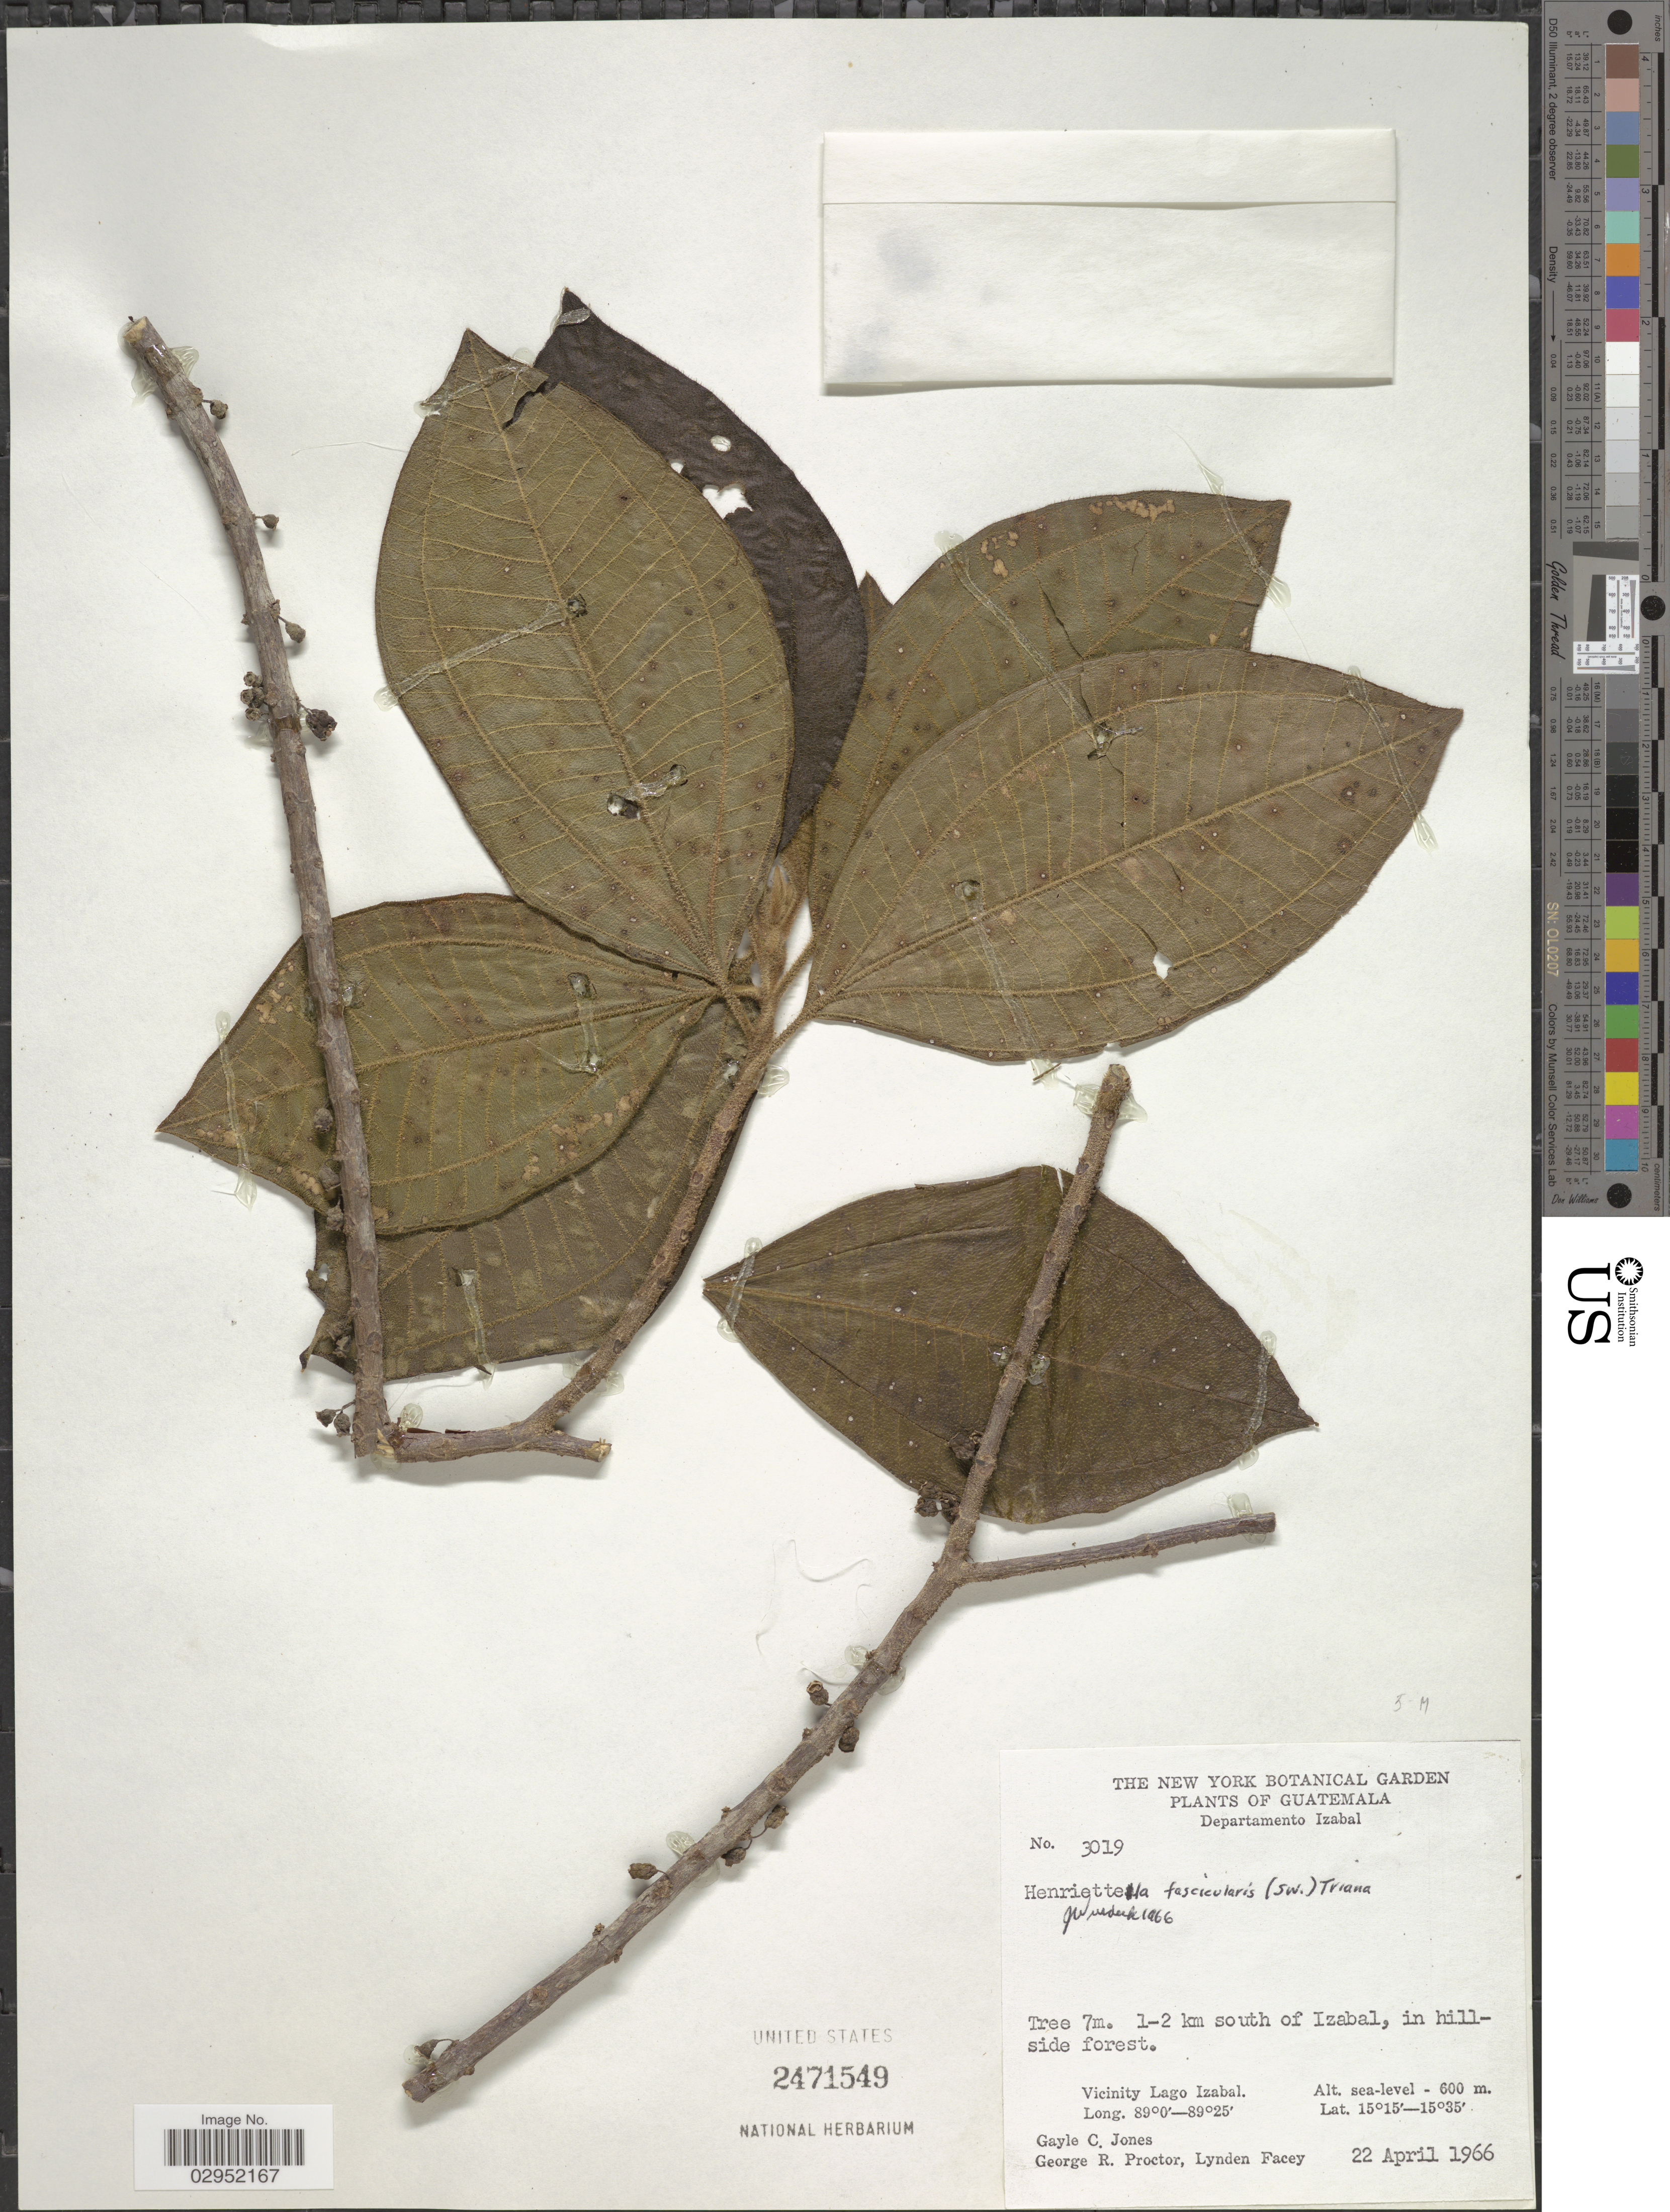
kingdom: Plantae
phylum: Tracheophyta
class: Magnoliopsida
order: Myrtales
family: Melastomataceae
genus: Henriettea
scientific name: Henriettea fascicularis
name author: (Sw.) M. Gómez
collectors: G. C. Jones, G. Proctor & L. Facey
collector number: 3019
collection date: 1966-04-22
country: Guatemala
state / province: Izabal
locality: Departamento Izabal. 1-2 km south of Izabal, in hillside forest. Vicinity Lago Izabal.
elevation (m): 0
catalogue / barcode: US 2471549